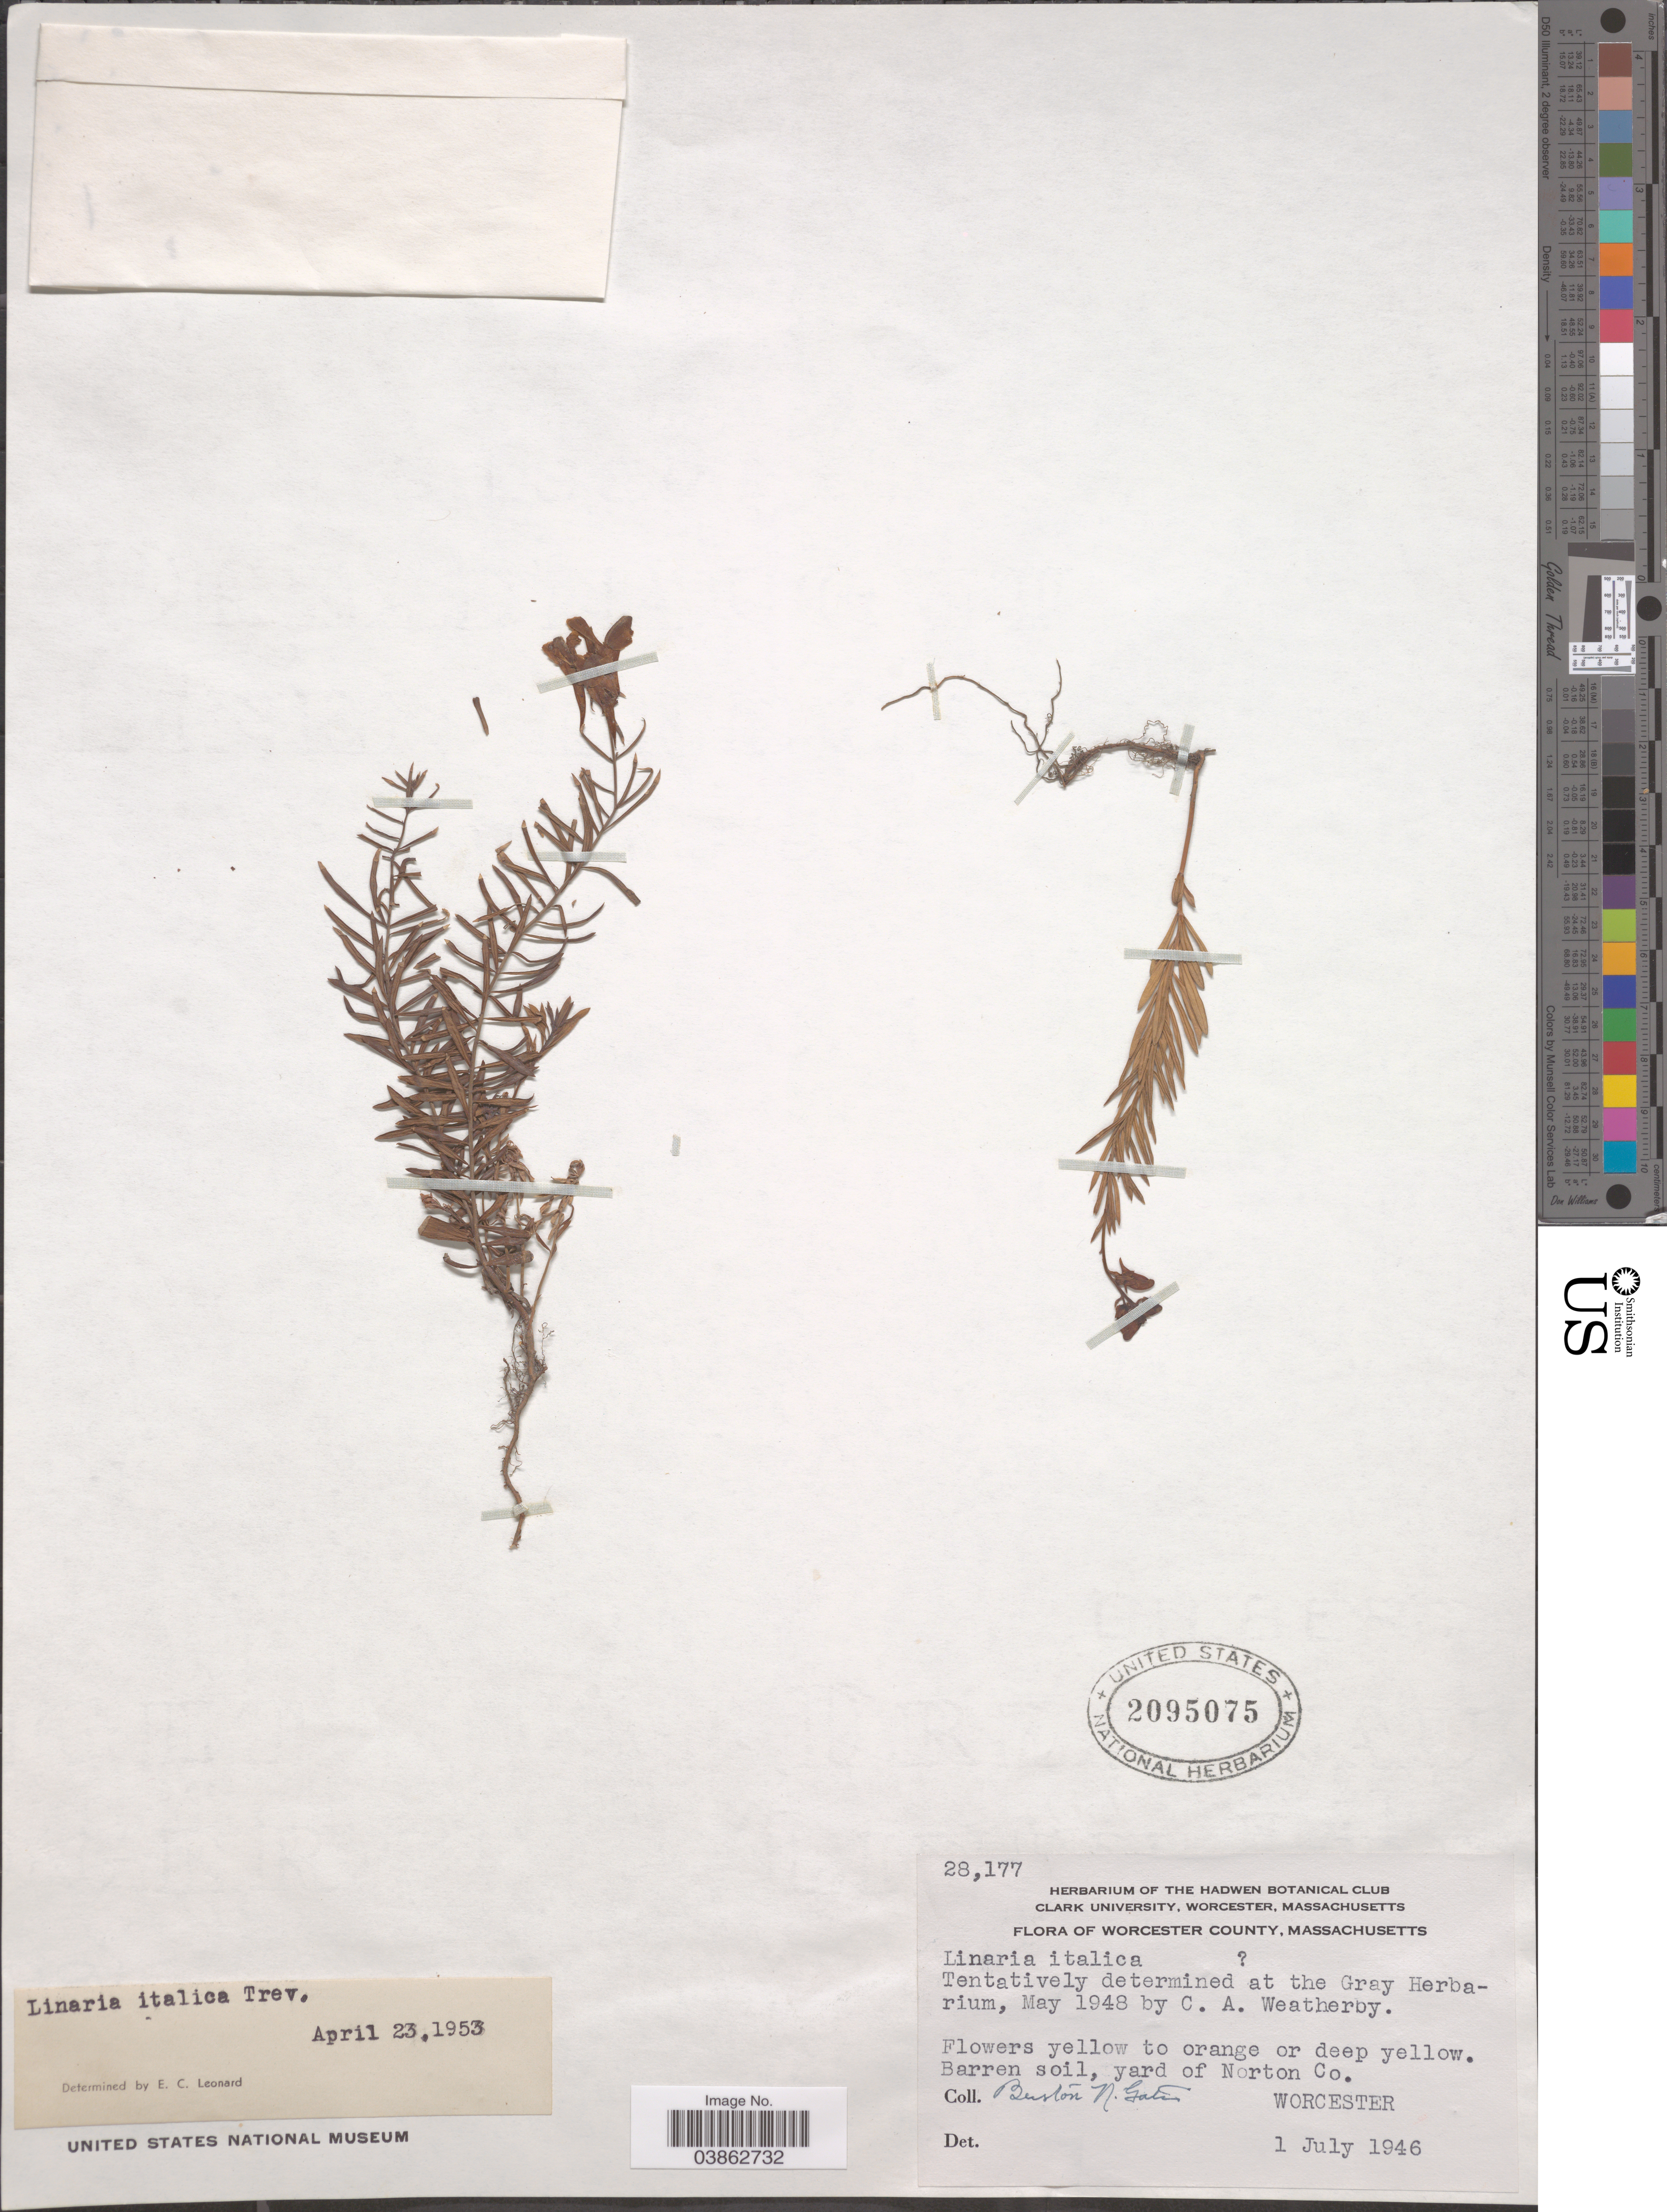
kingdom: Plantae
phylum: Tracheophyta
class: Magnoliopsida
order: Lamiales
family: Plantaginaceae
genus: Linaria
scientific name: Linaria italica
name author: Trevir.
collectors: B. N. Gates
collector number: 28177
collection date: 1946-07-01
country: United States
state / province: Massachusetts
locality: Worcester County. Barren soil, yard of Norton Co. Worcester.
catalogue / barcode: US 2095075